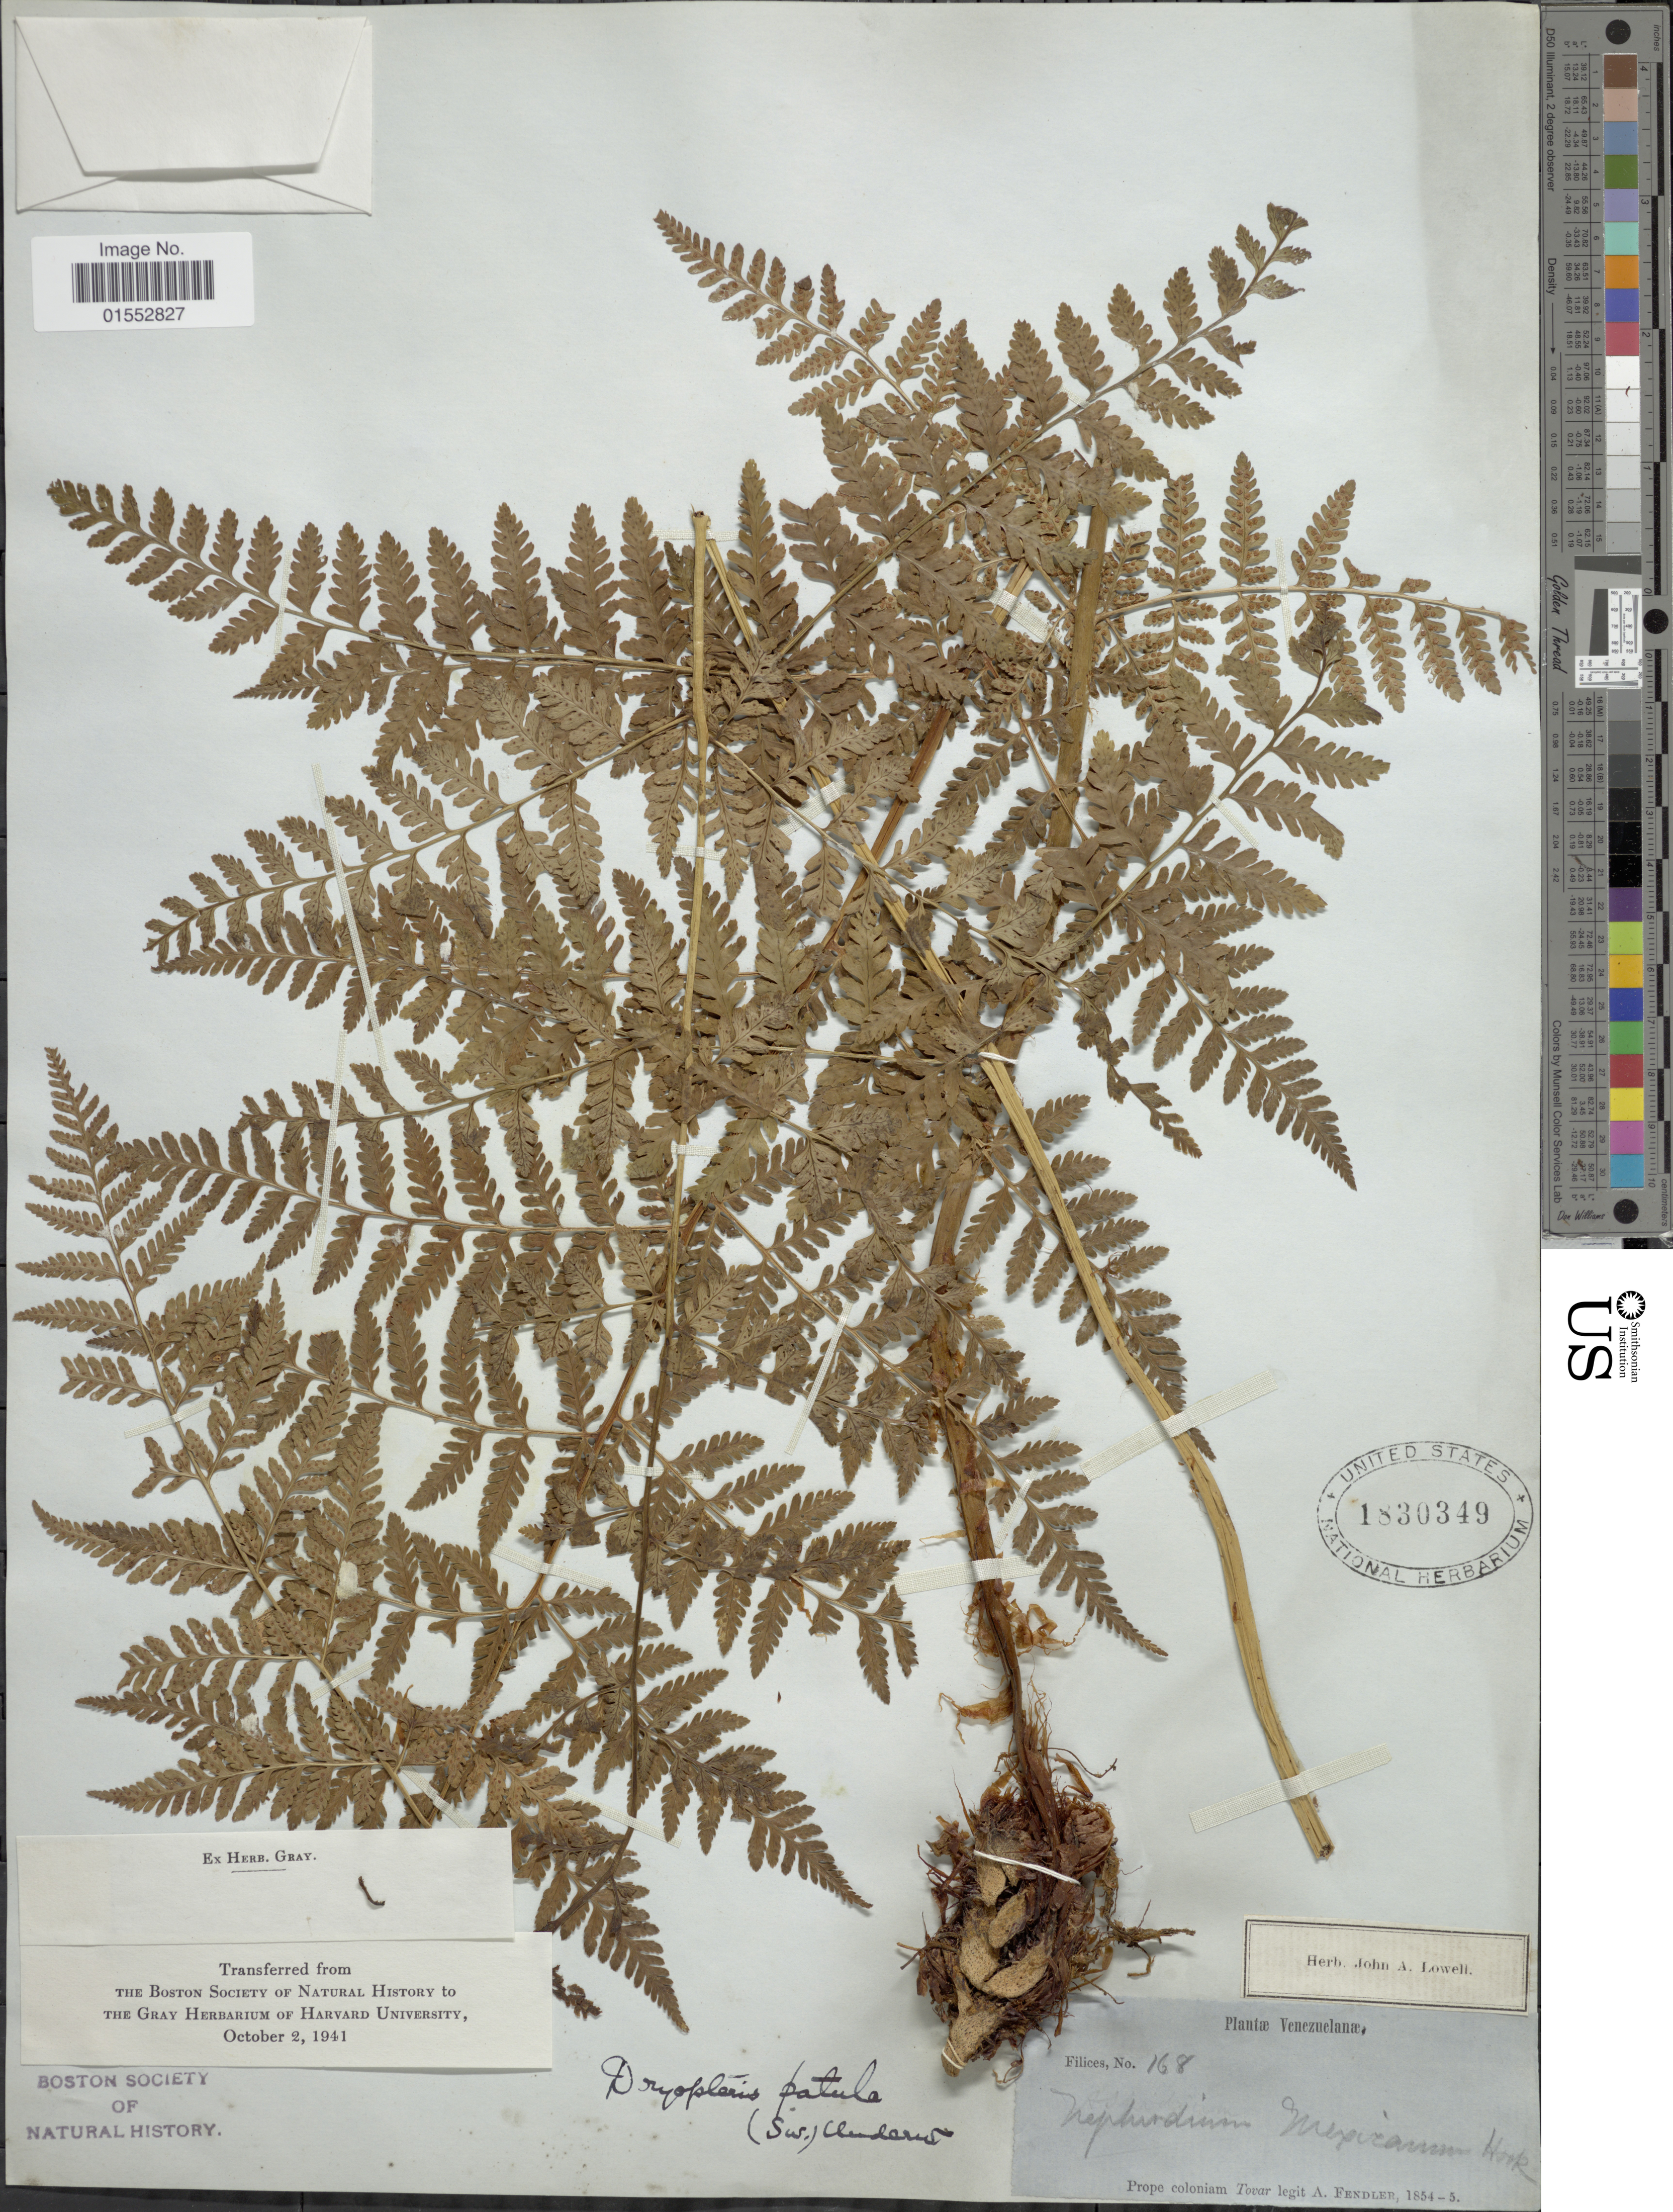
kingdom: Plantae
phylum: Tracheophyta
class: Polypodiopsida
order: Polypodiales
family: Dryopteridaceae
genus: Dryopteris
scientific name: Dryopteris patula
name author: (Sw.) Underw.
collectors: A. Fendler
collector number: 168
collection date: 1854/1855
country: Venezuela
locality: Venezuelanæ, Prope coloniam Tovar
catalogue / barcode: US 1830349